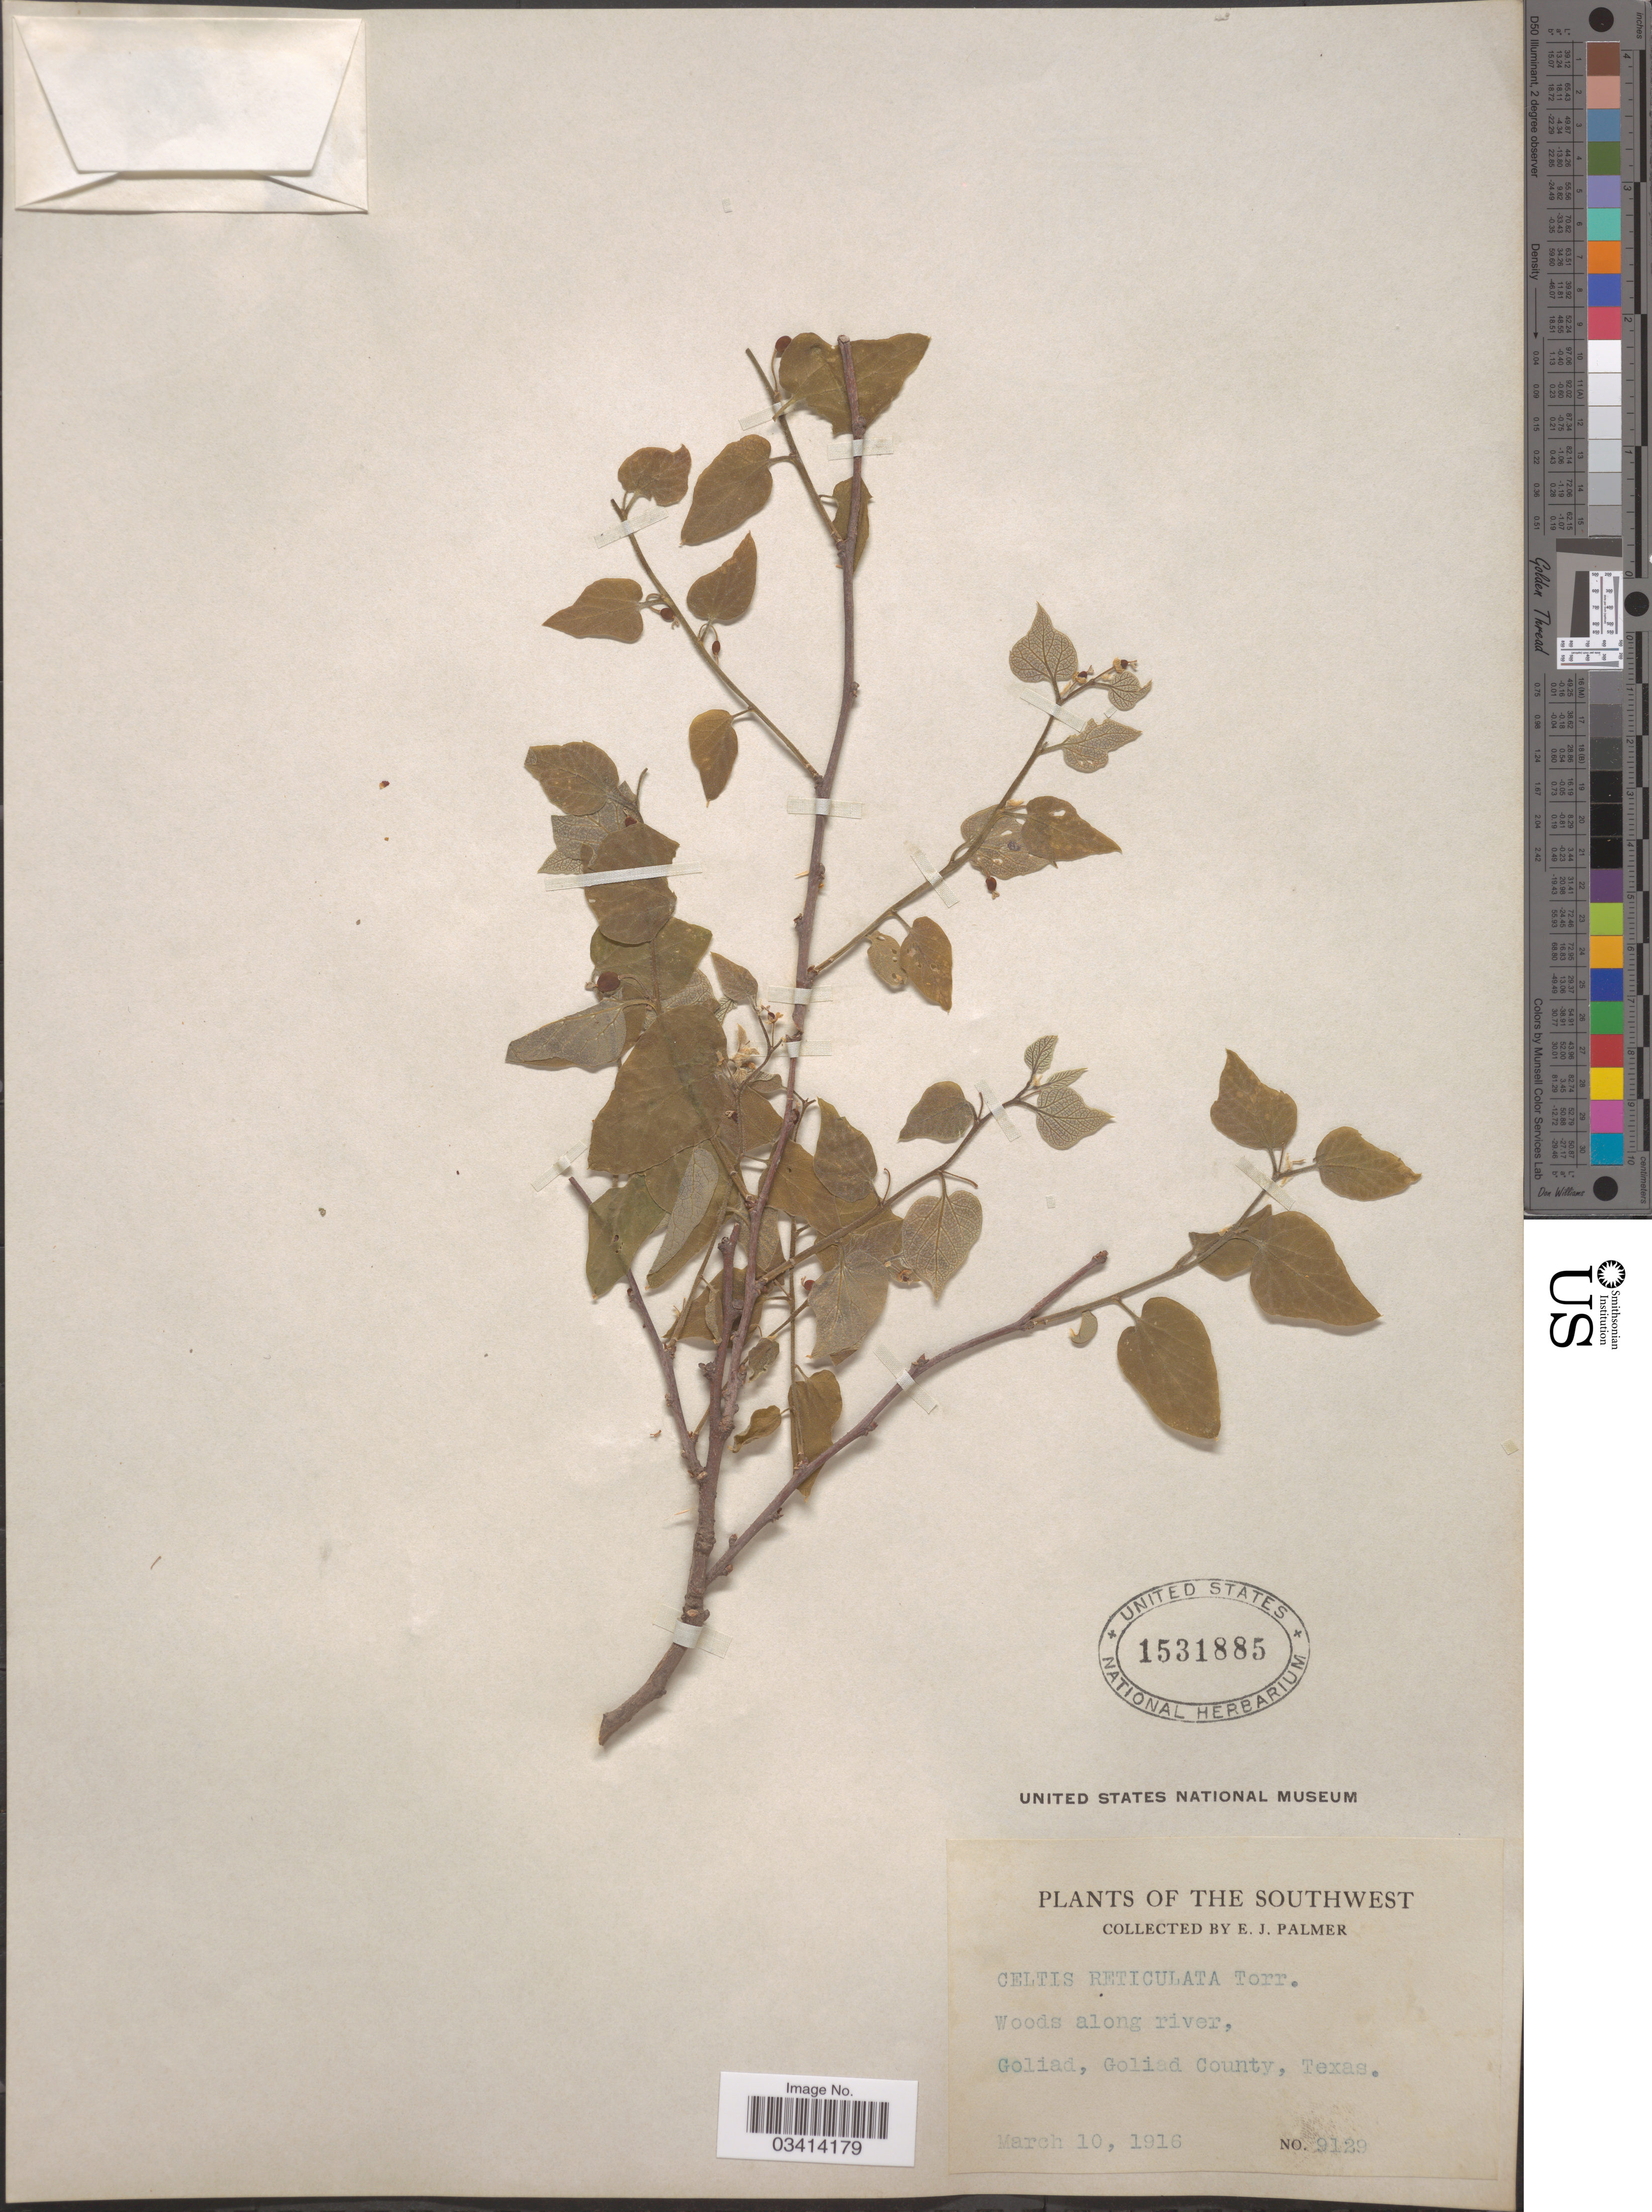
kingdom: Plantae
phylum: Tracheophyta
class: Magnoliopsida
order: Rosales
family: Cannabaceae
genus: Celtis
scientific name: Celtis reticulata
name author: Torr.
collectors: E. J. Palmer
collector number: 9129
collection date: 1916-03-10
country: United States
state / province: Texas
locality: The Southwest. Woods along river, Goliad, Goliad County.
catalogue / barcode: US 1531885